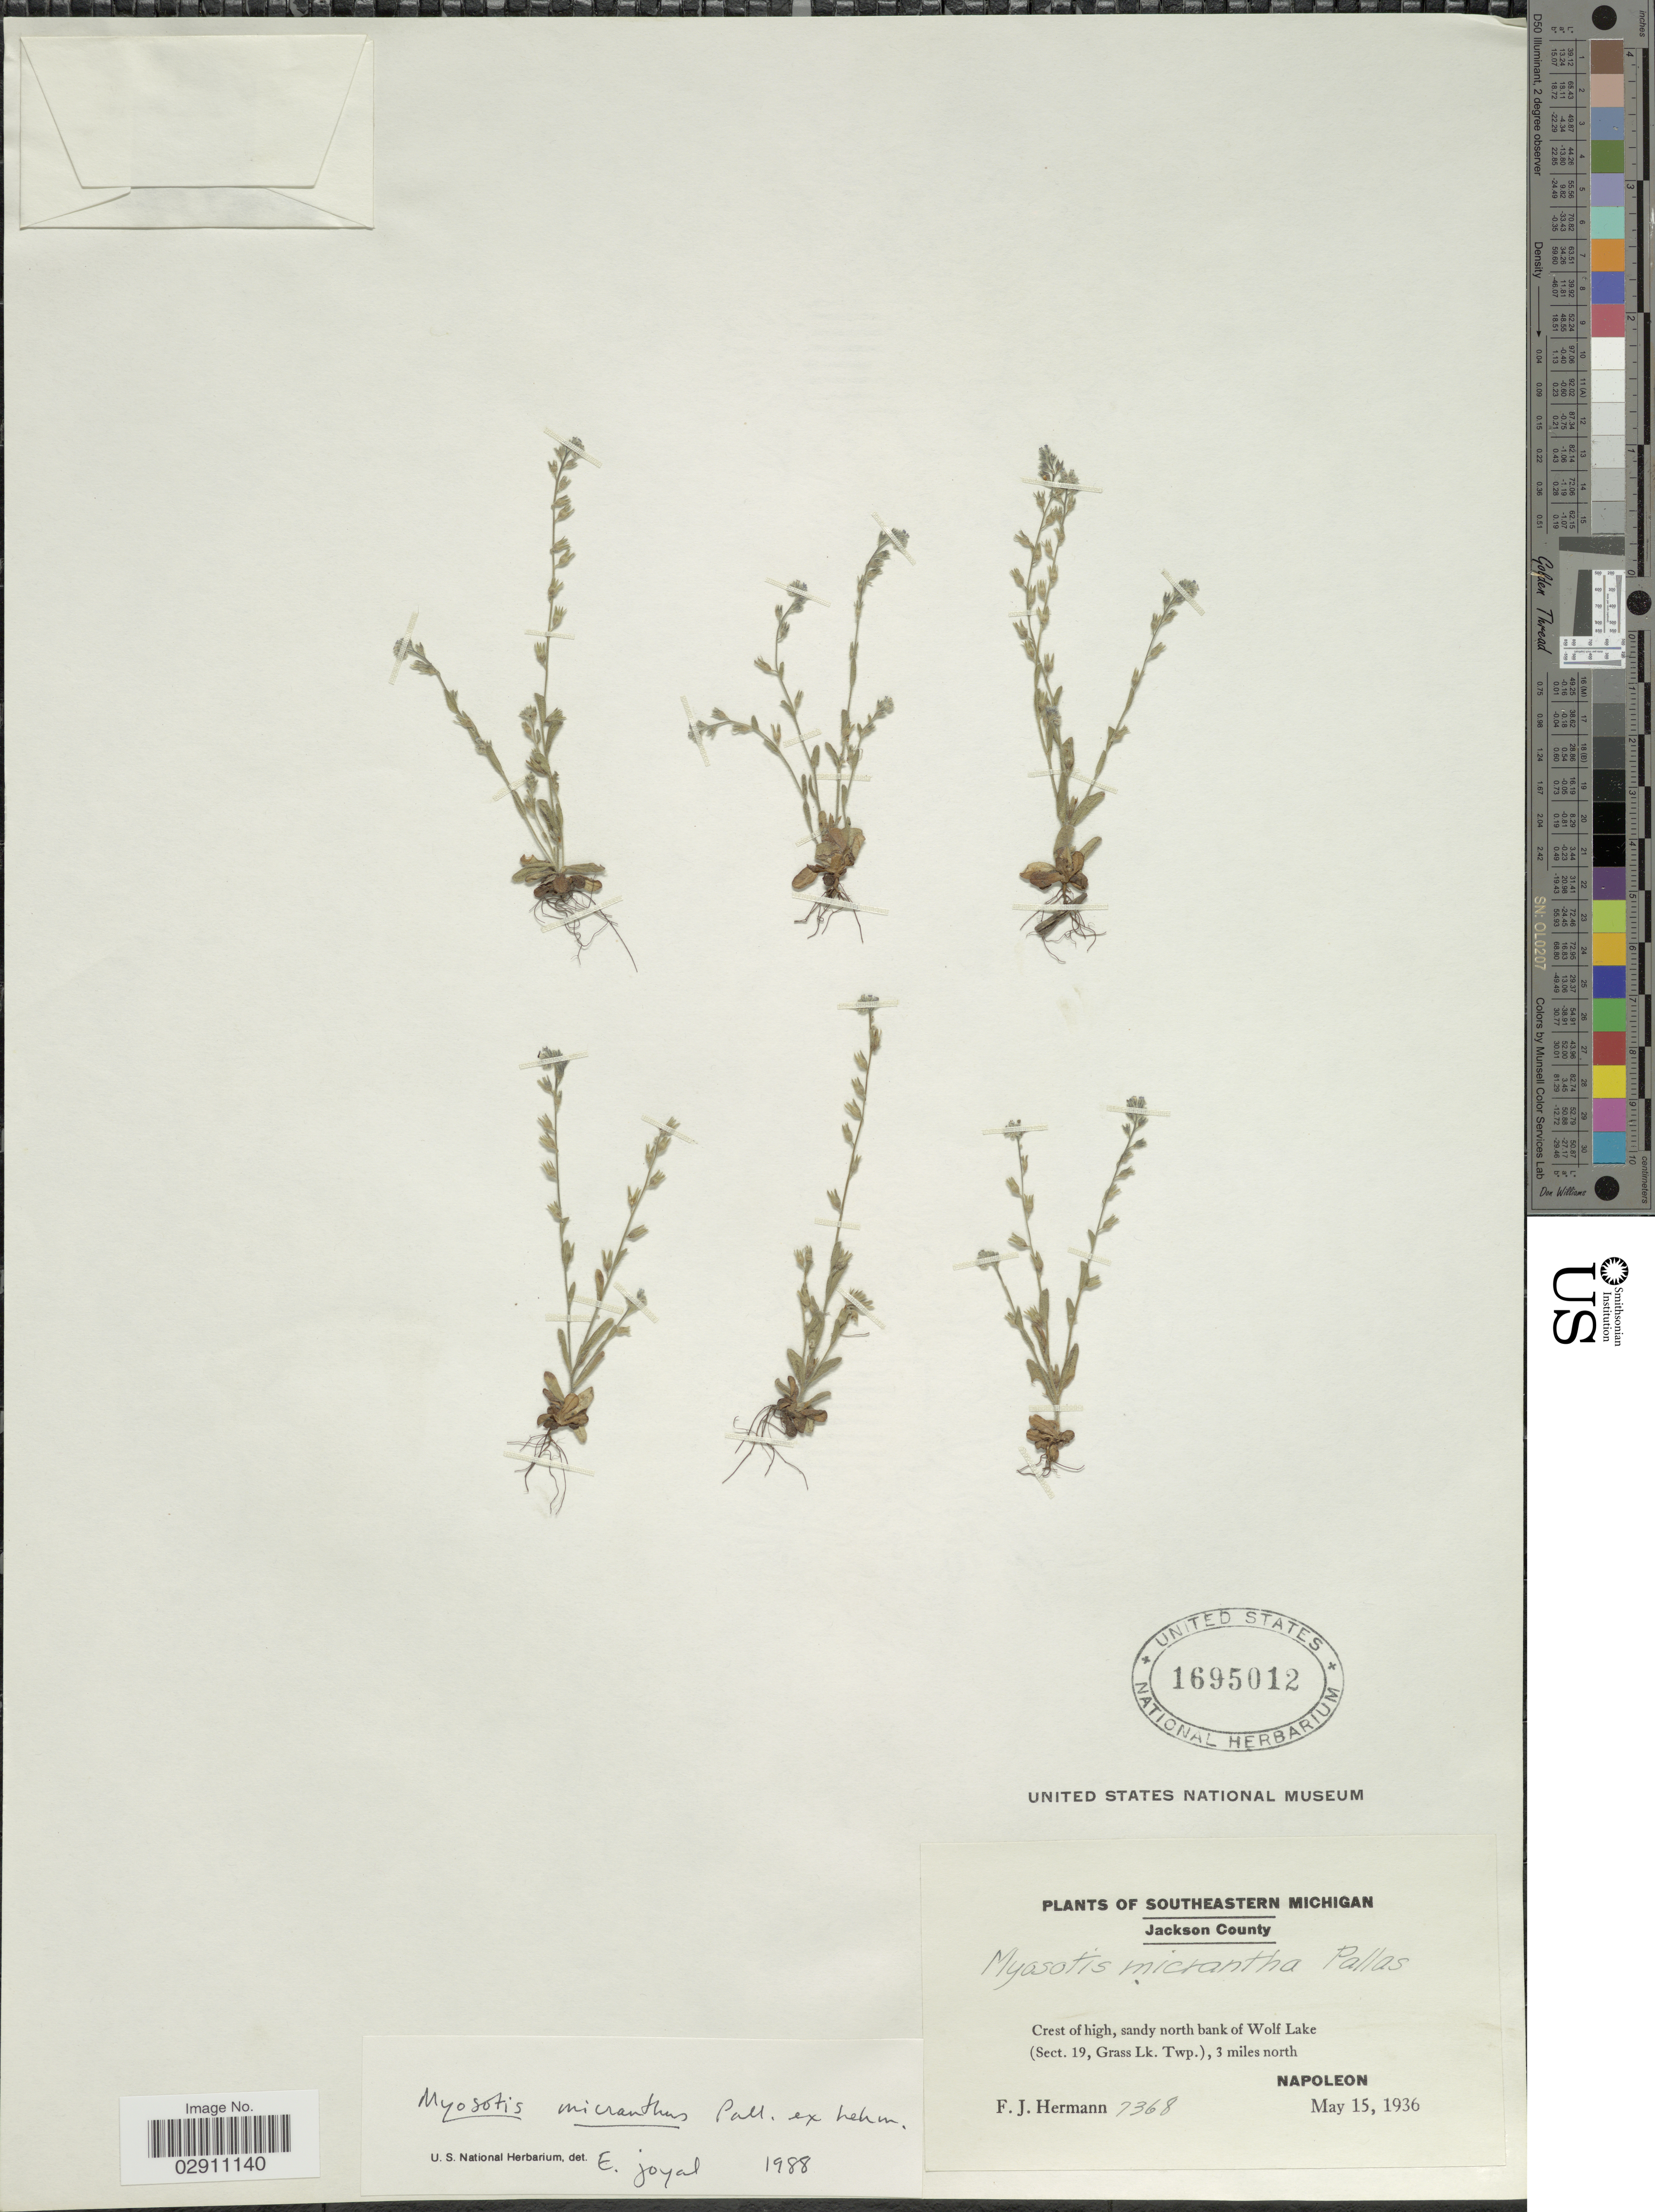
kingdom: Plantae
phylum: Tracheophyta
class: Magnoliopsida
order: Boraginales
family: Boraginaceae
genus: Myosotis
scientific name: Myosotis stricta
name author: Link ex Roem. & Schult.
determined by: Goldman, Doug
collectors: F. J. Hermann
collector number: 7368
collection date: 1936-05-15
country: United States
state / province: Michigan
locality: Southeastern Michigan, Jackson County, Crest of high, sandy north bank of Wolf Lake (Sect. 19, Grass Lk. Twp.), 3 miles north, Napoleon.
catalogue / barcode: US 1695012